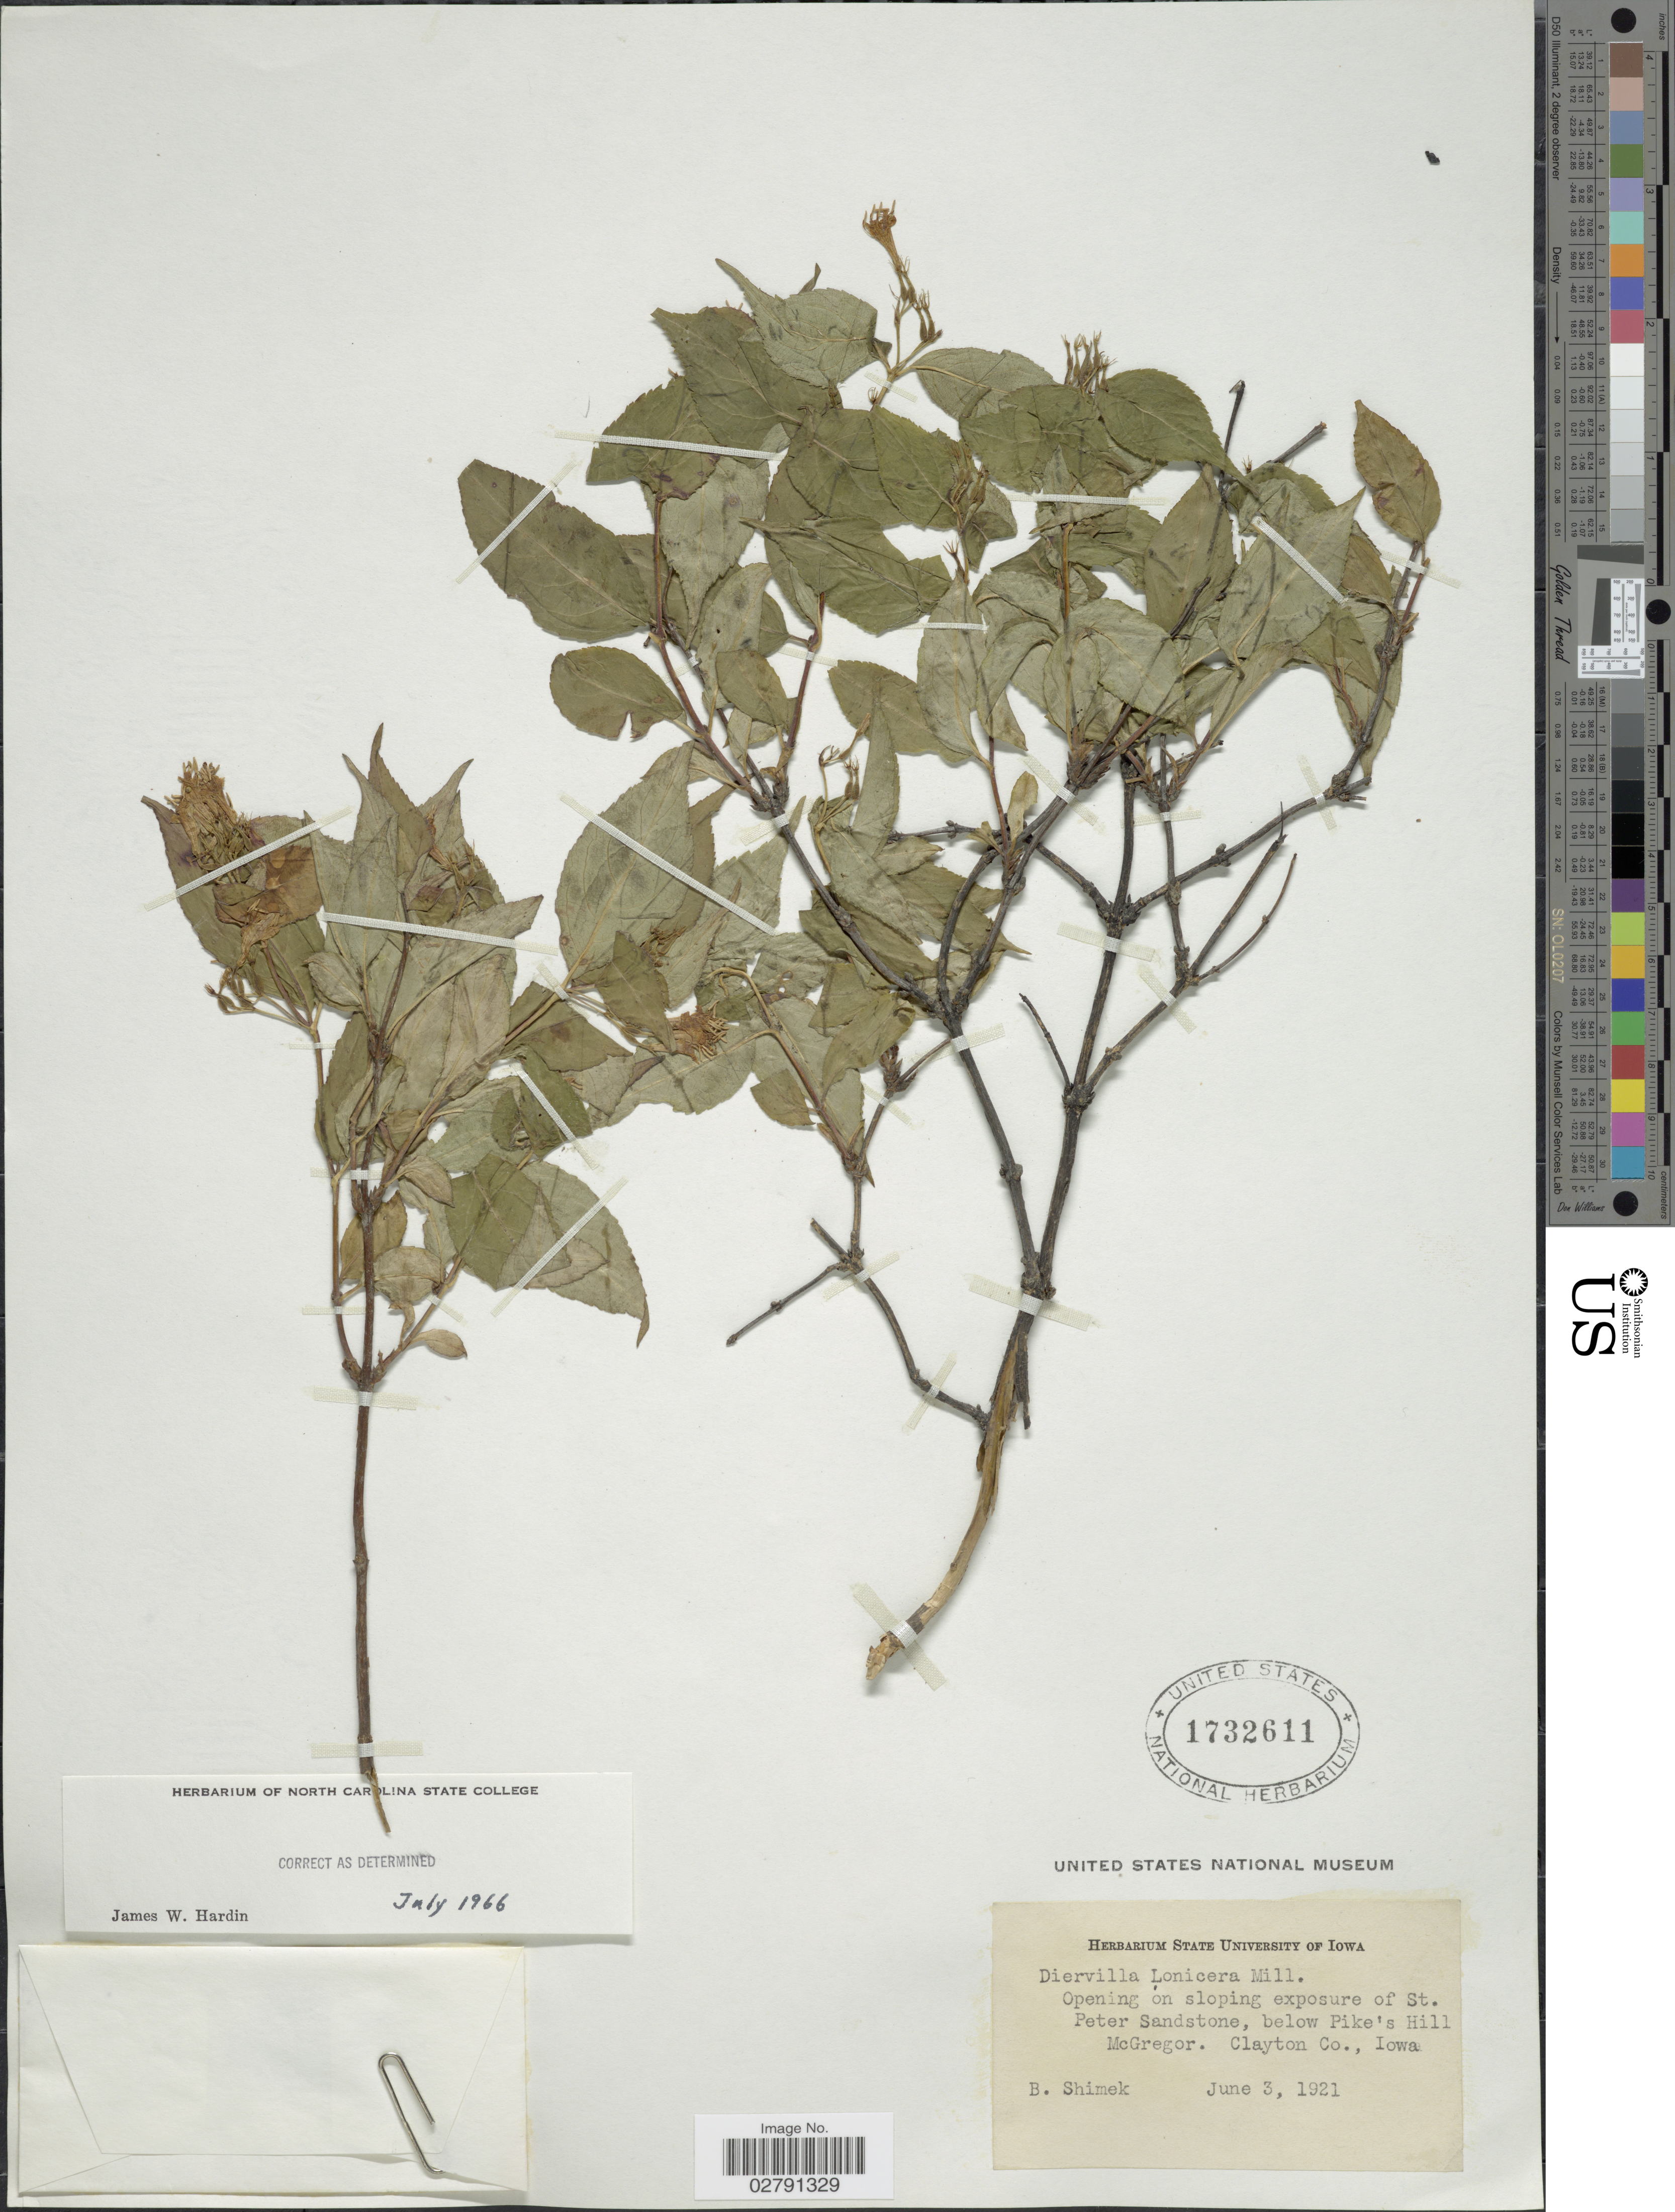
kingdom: Plantae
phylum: Tracheophyta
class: Magnoliopsida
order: Dipsacales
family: Caprifoliaceae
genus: Diervilla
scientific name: Diervilla lonicera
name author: Mill.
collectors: B. Shimek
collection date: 1921-06-03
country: United States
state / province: Iowa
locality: Opening on sloping exposure of St. Peter Sandstone, below Pike's Hill McGregor. Clayton Co.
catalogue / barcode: US 1732611